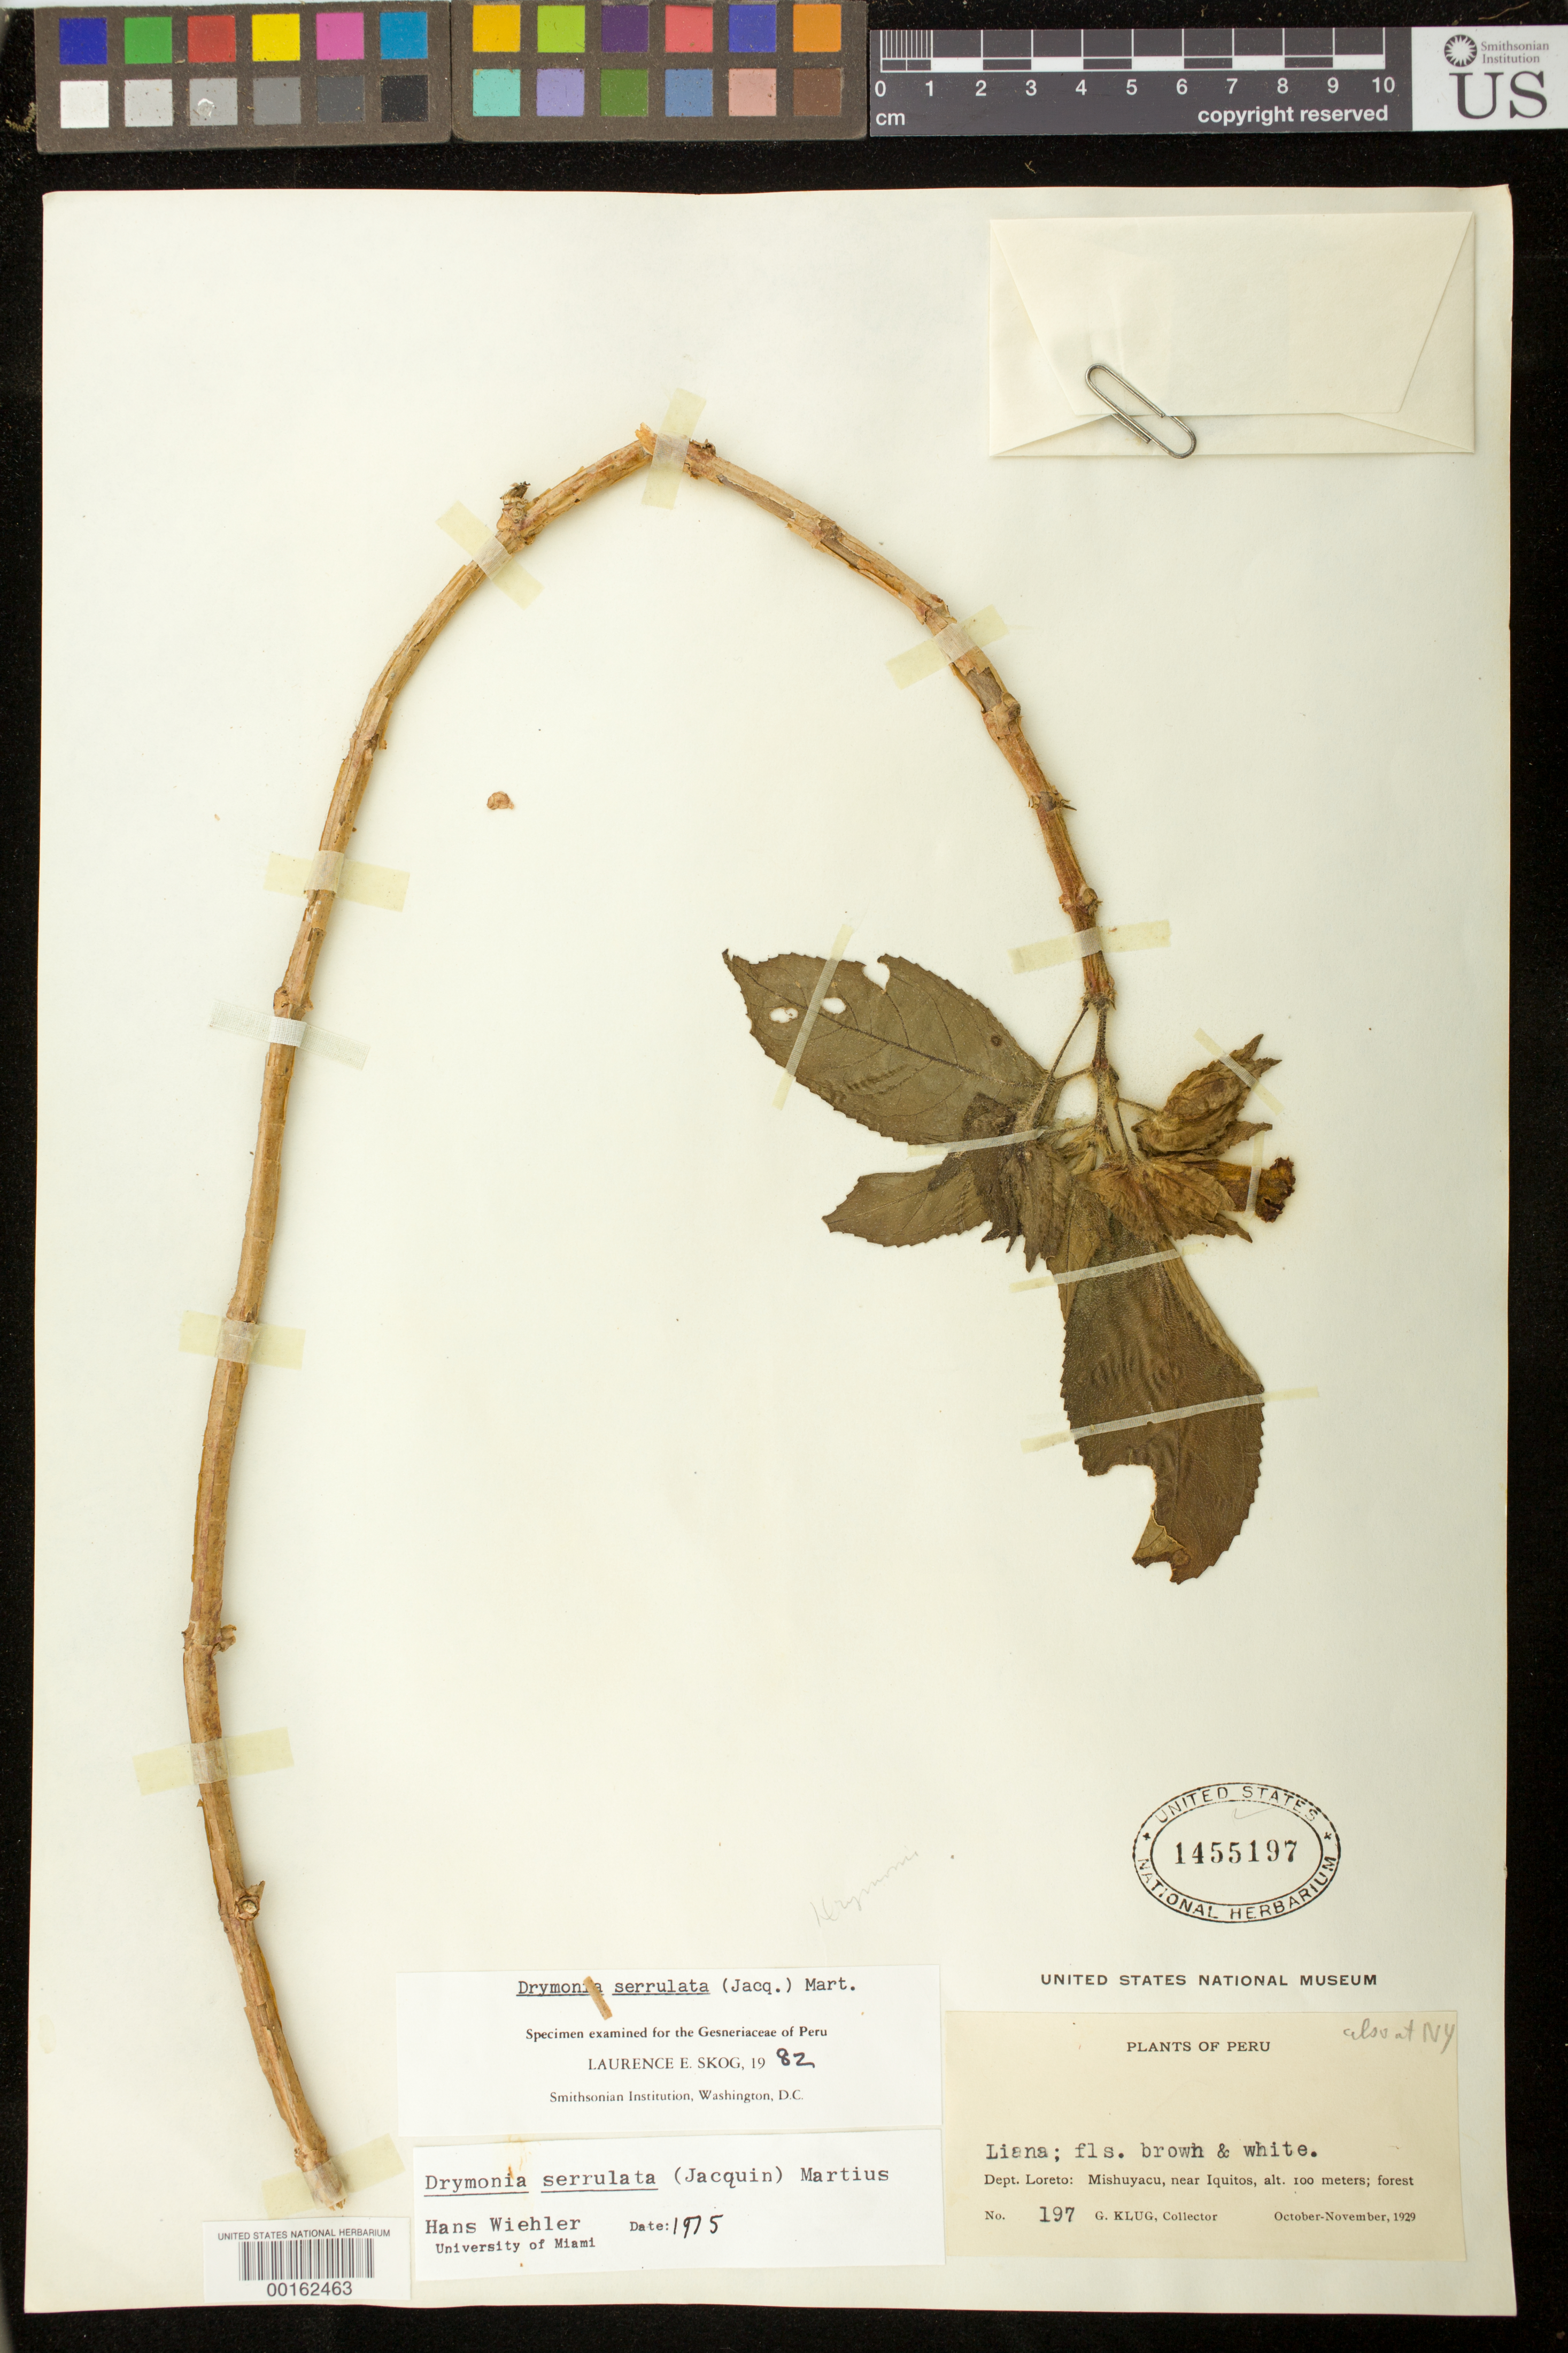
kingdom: Plantae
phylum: Tracheophyta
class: Magnoliopsida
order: Lamiales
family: Gesneriaceae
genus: Drymonia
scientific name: Drymonia serrulata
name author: (Jacq.) Mart.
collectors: G. Klug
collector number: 197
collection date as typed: Oct-Nov 1929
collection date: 1929-10/1929-11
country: Peru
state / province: Loreto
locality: Mishuyacu, near Iquitos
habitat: Forest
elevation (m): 100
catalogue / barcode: US 1455197